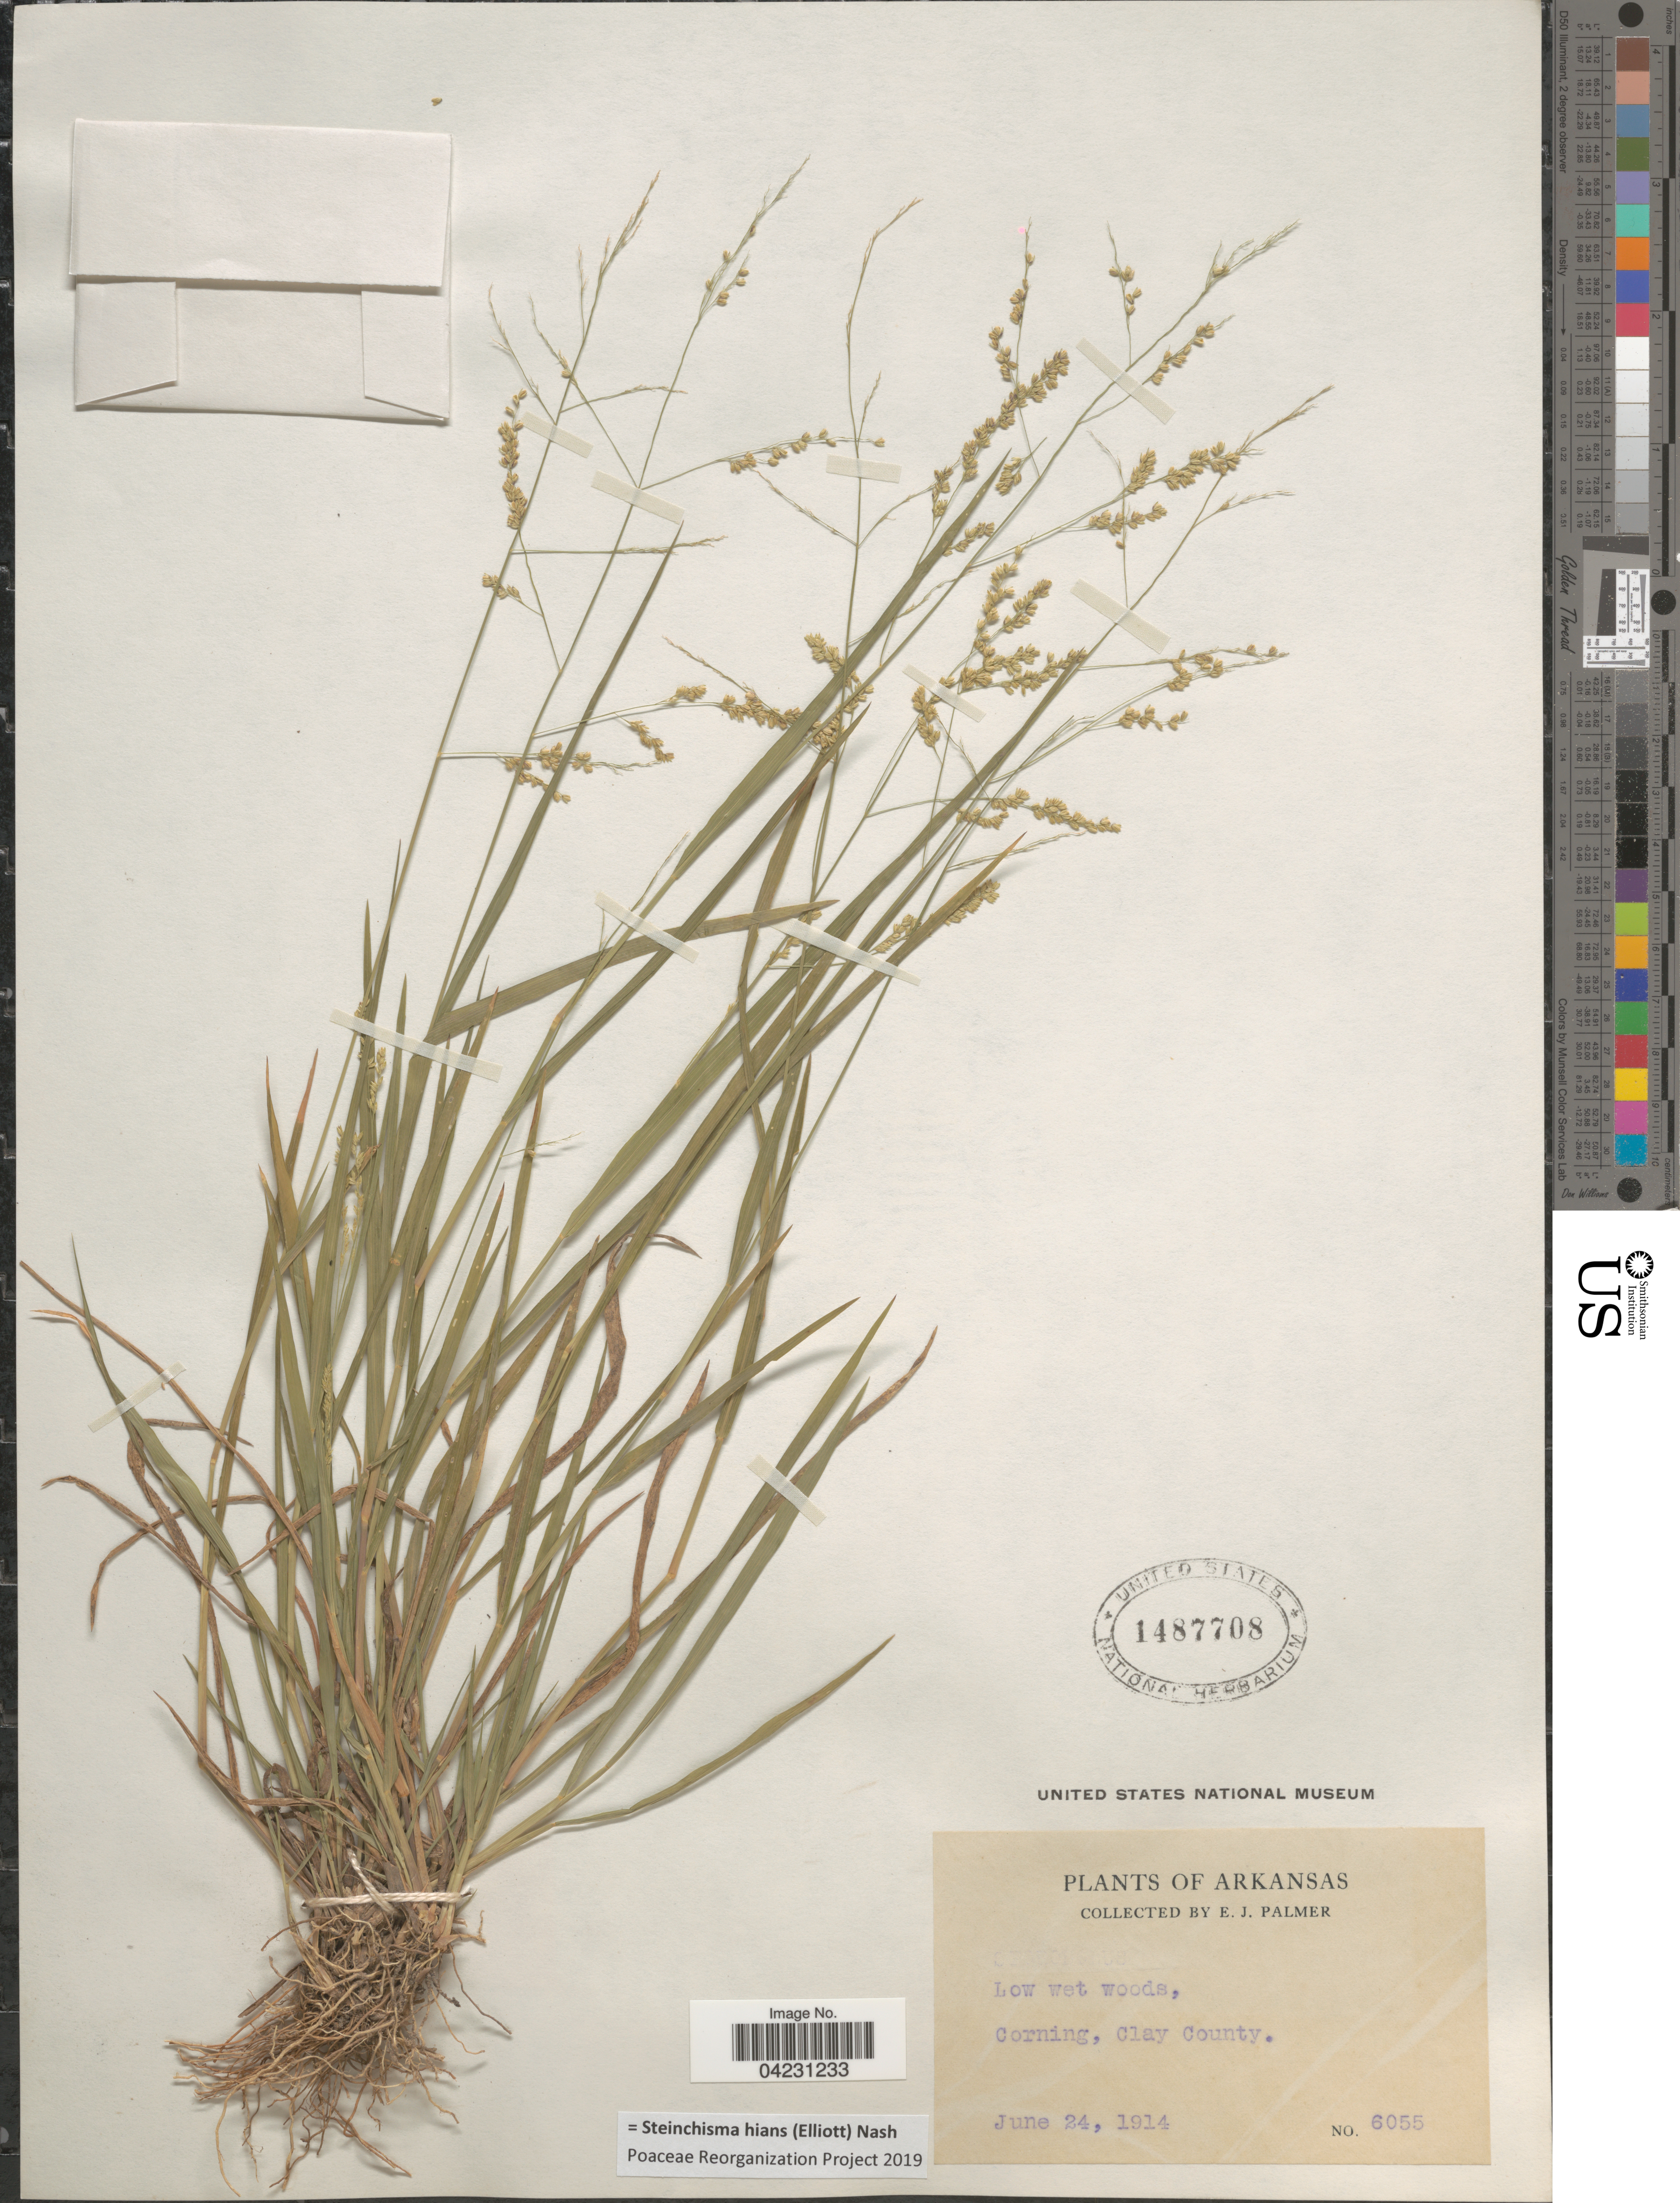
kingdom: Plantae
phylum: Tracheophyta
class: Liliopsida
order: Poales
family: Poaceae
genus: Steinchisma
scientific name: Steinchisma hians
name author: (Elliott) Nash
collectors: E. J. Palmer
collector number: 6055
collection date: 1914-06-24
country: United States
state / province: Arkansas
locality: Low wet woods, Corning, Clay County.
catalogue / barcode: US 1487708